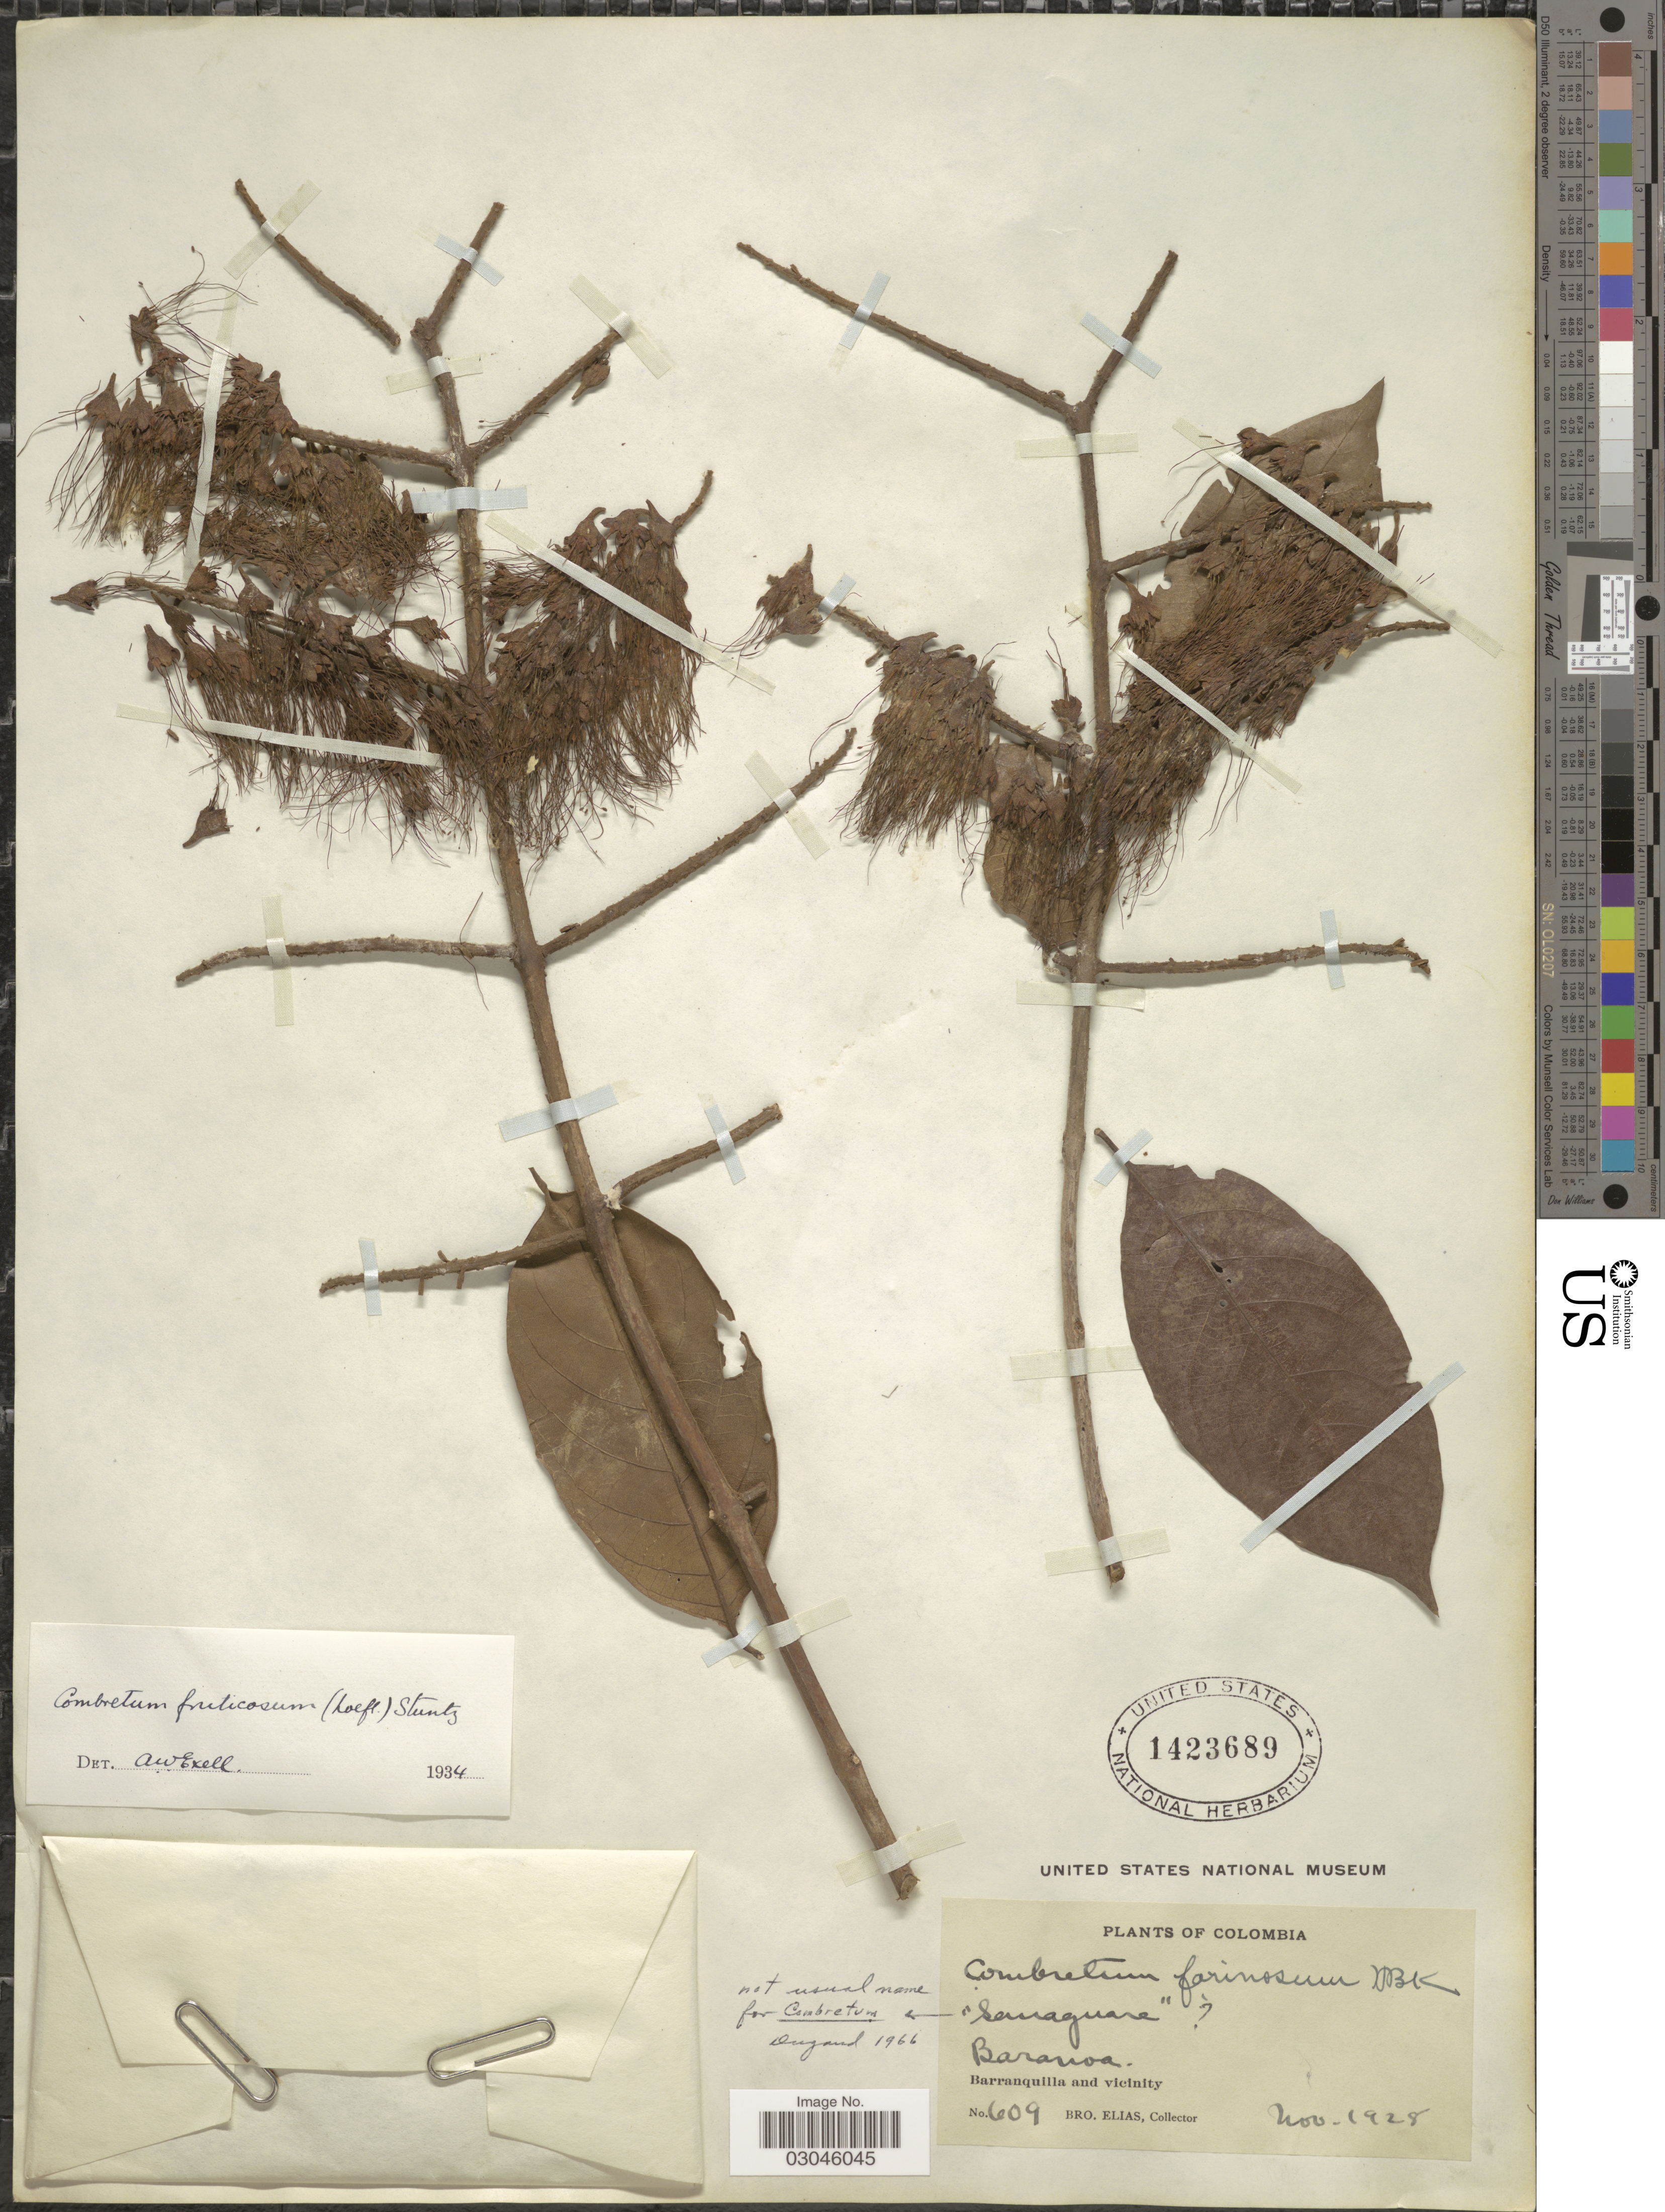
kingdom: Plantae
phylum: Tracheophyta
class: Magnoliopsida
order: Myrtales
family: Combretaceae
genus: Combretum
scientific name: Combretum fruticosum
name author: (Loefl.) Stuntz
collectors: Bro. Elias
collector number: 609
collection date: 1928-11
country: Colombia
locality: Baranoa. Barranquilla and vicinity.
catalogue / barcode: US 1423689